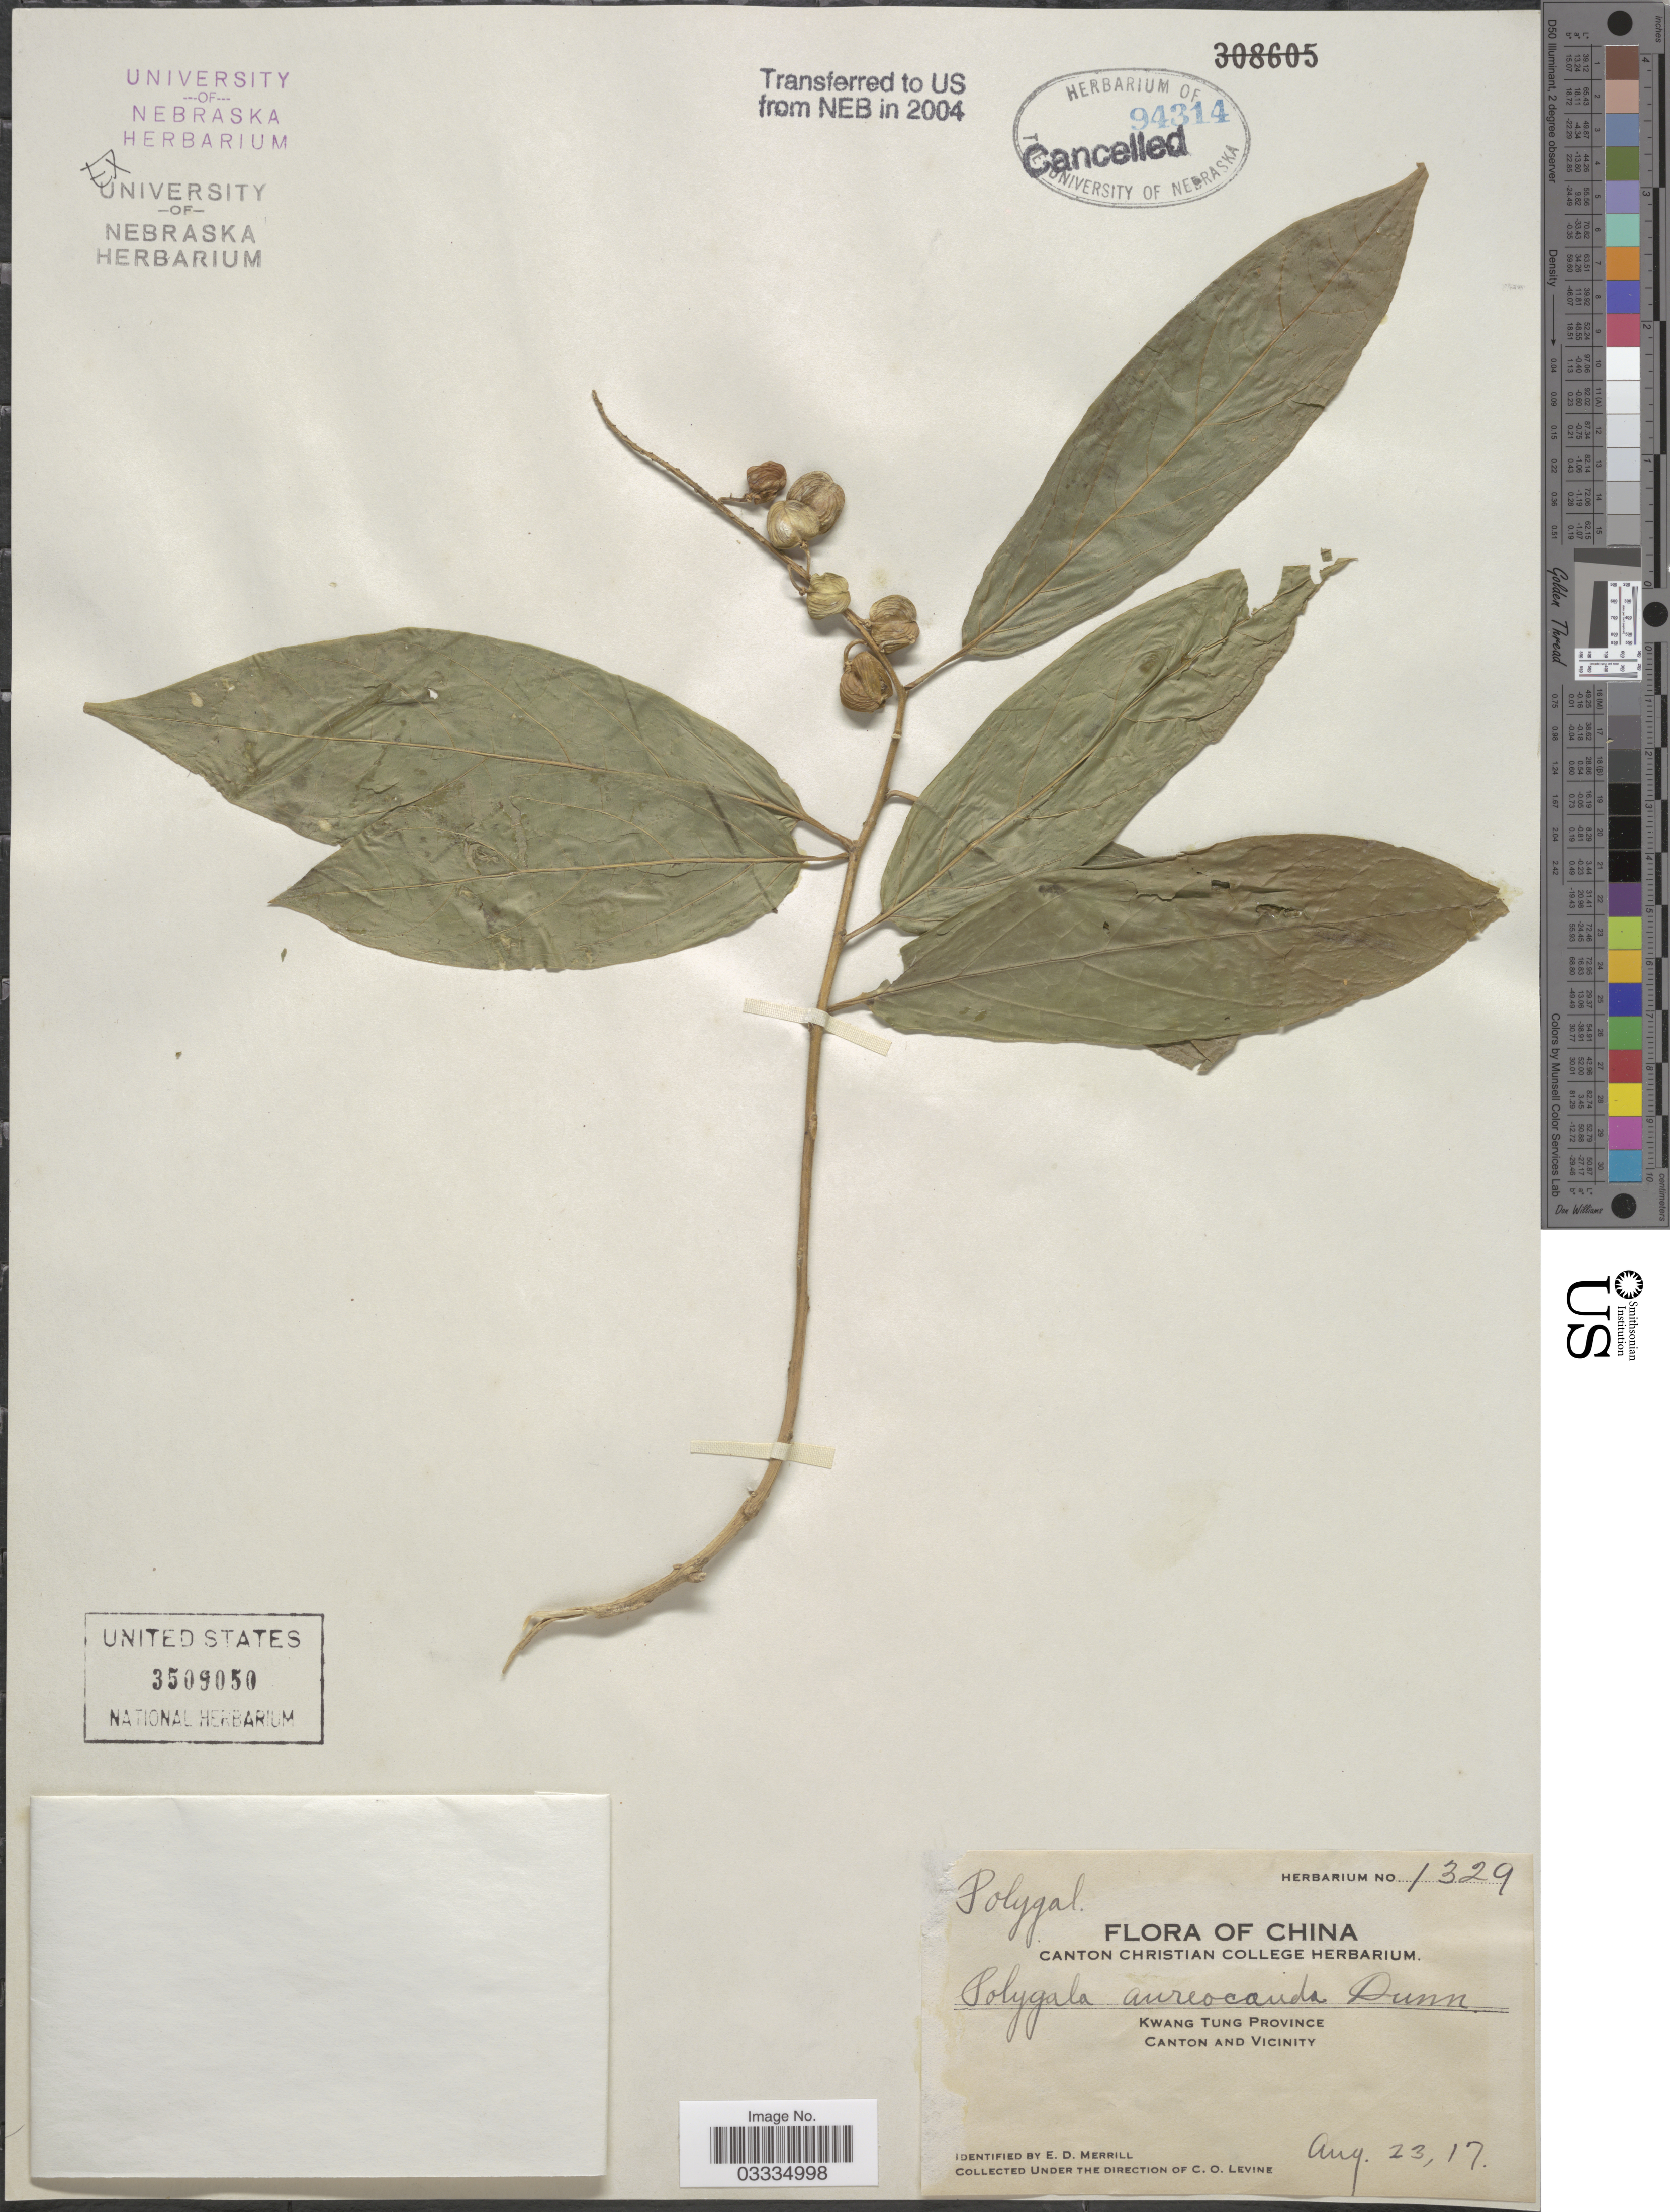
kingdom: Plantae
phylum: Tracheophyta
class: Magnoliopsida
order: Fabales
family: Polygalaceae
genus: Polygala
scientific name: Polygala aureocauda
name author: Dunn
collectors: C. O. Levine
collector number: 1329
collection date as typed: Transcribed d/m/y: 23/8/17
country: China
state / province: Guangdong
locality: Kwang Tung Province, Canton and vicinity.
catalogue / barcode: US 3509050